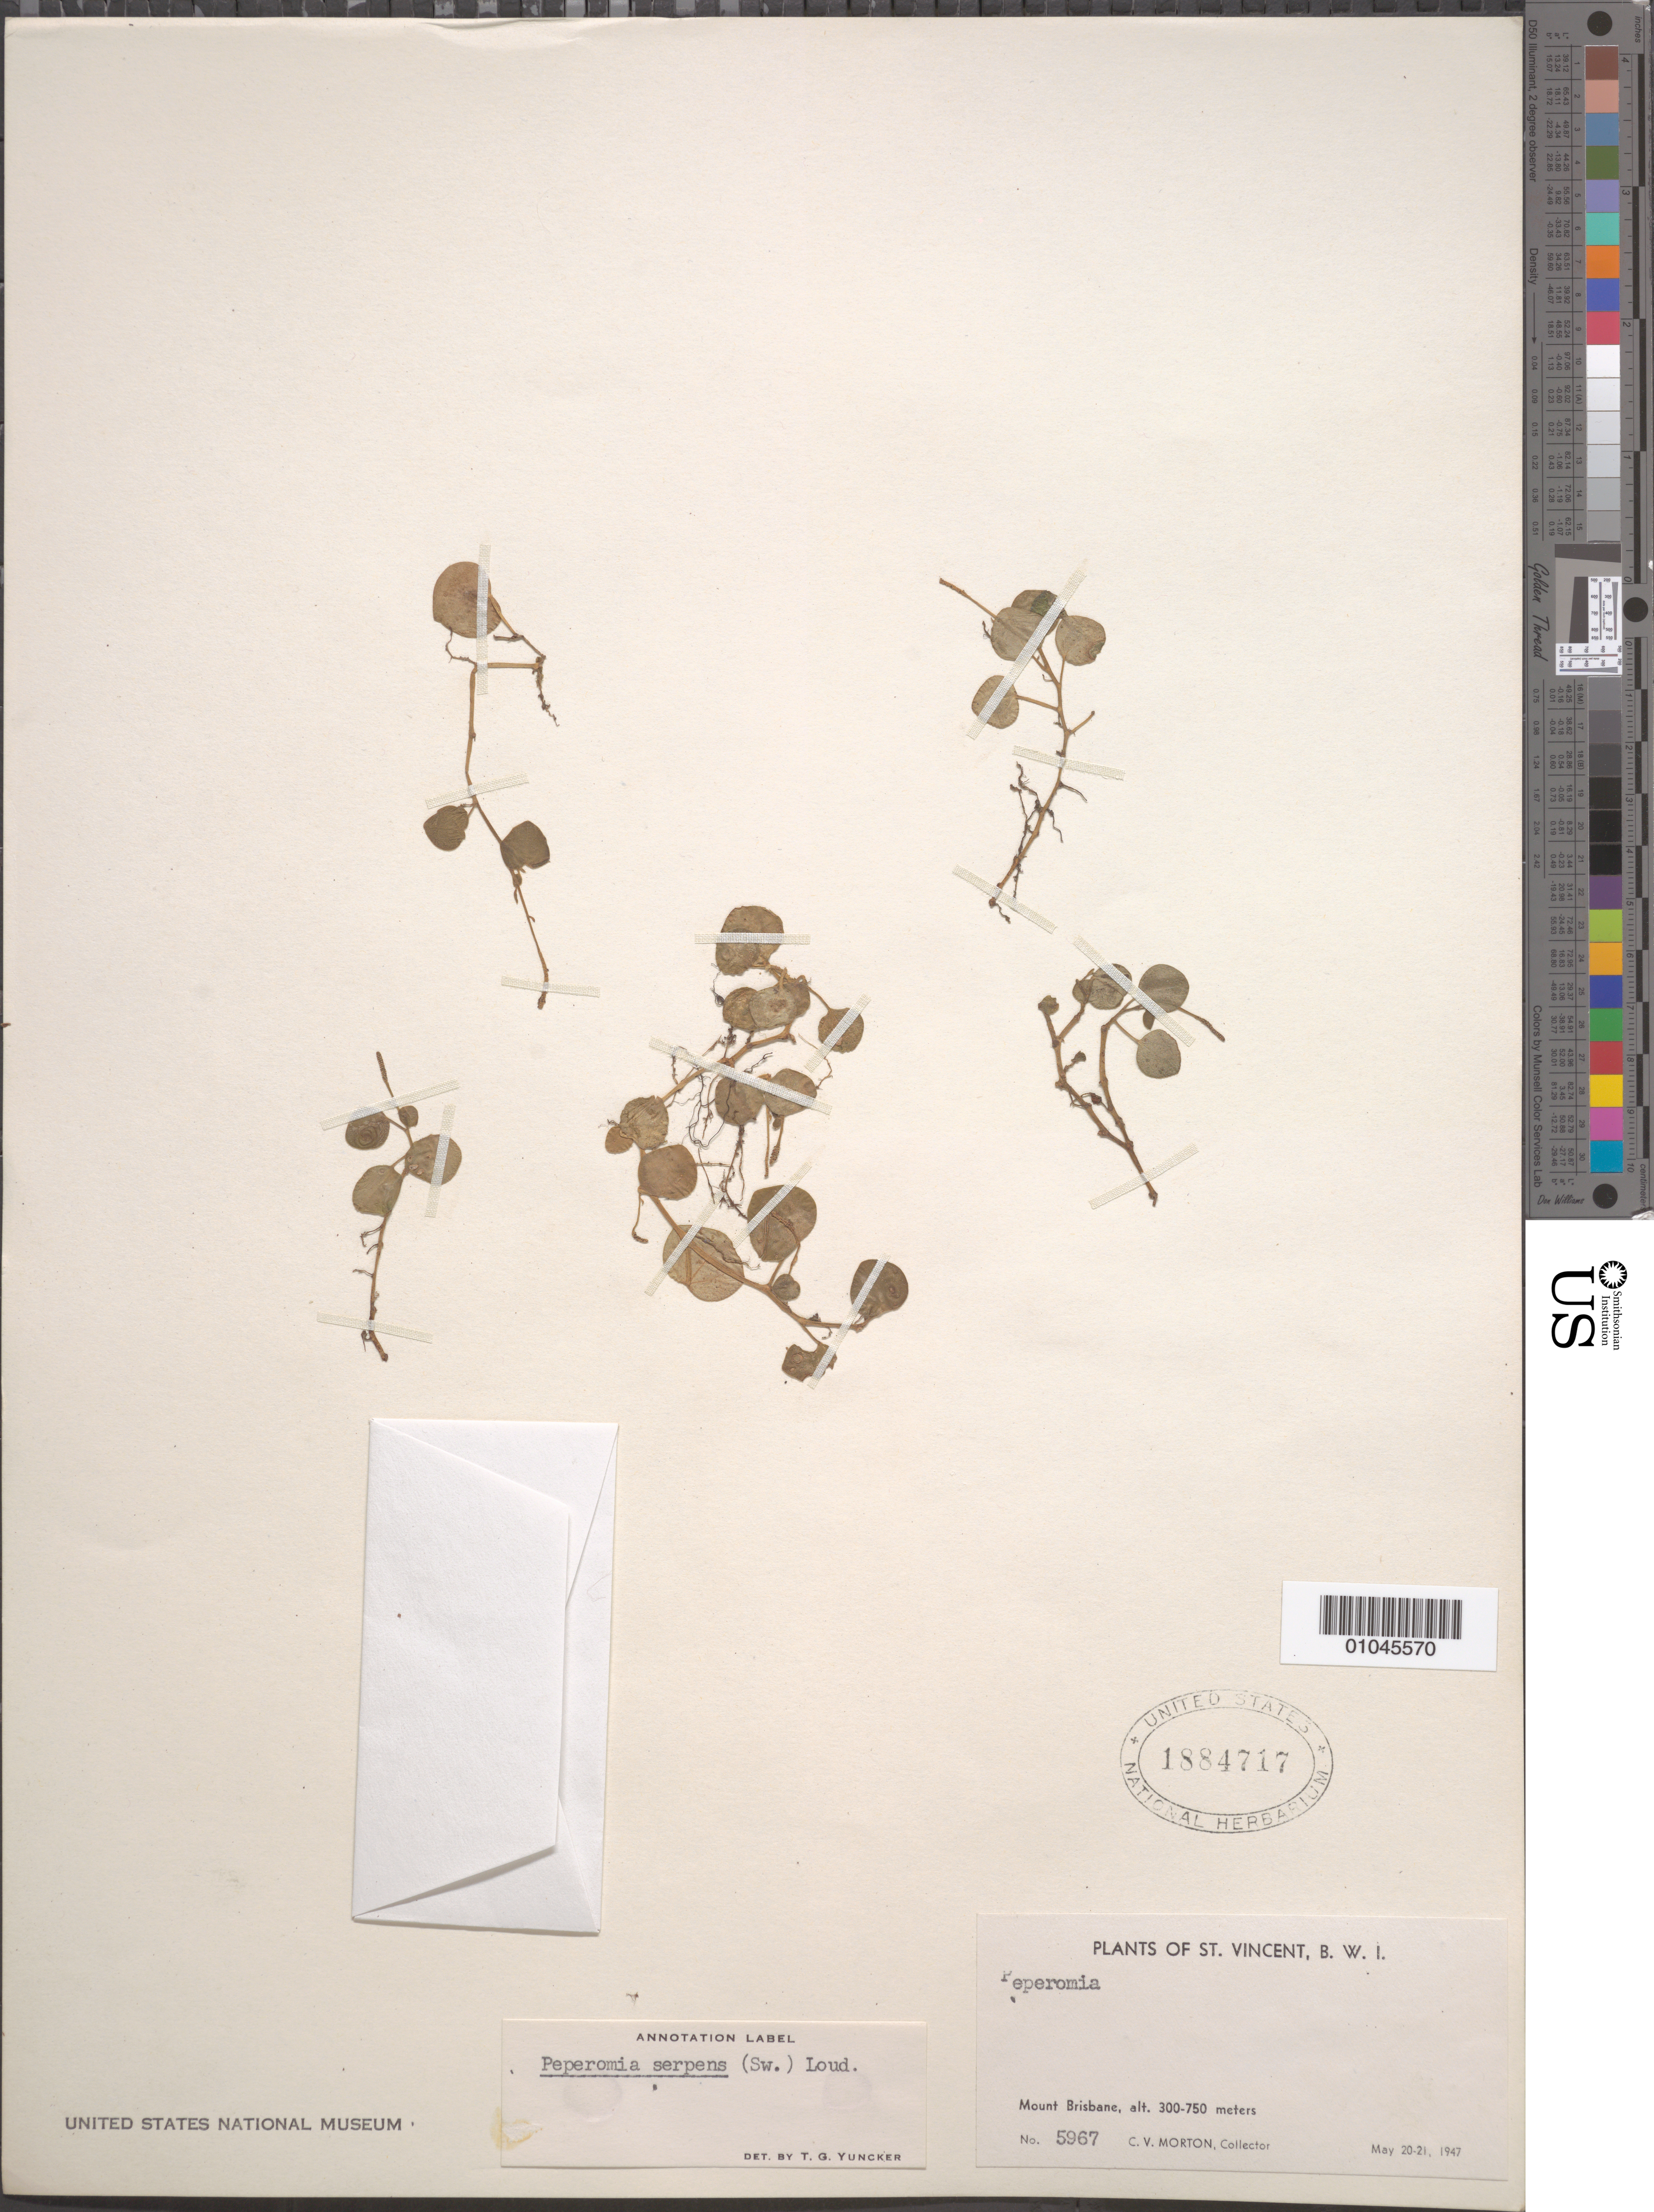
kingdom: Plantae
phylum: Tracheophyta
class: Magnoliopsida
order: Piperales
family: Piperaceae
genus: Peperomia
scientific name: Peperomia serpens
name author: (Sw.) Loudon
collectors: C. V. Morton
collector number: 5967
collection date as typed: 20 May 1947 to 21 May 1947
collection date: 1947-05-20/1947-05-21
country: St. Vincent - Grenadines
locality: Mt. Brisbane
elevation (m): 300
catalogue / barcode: US 1884717